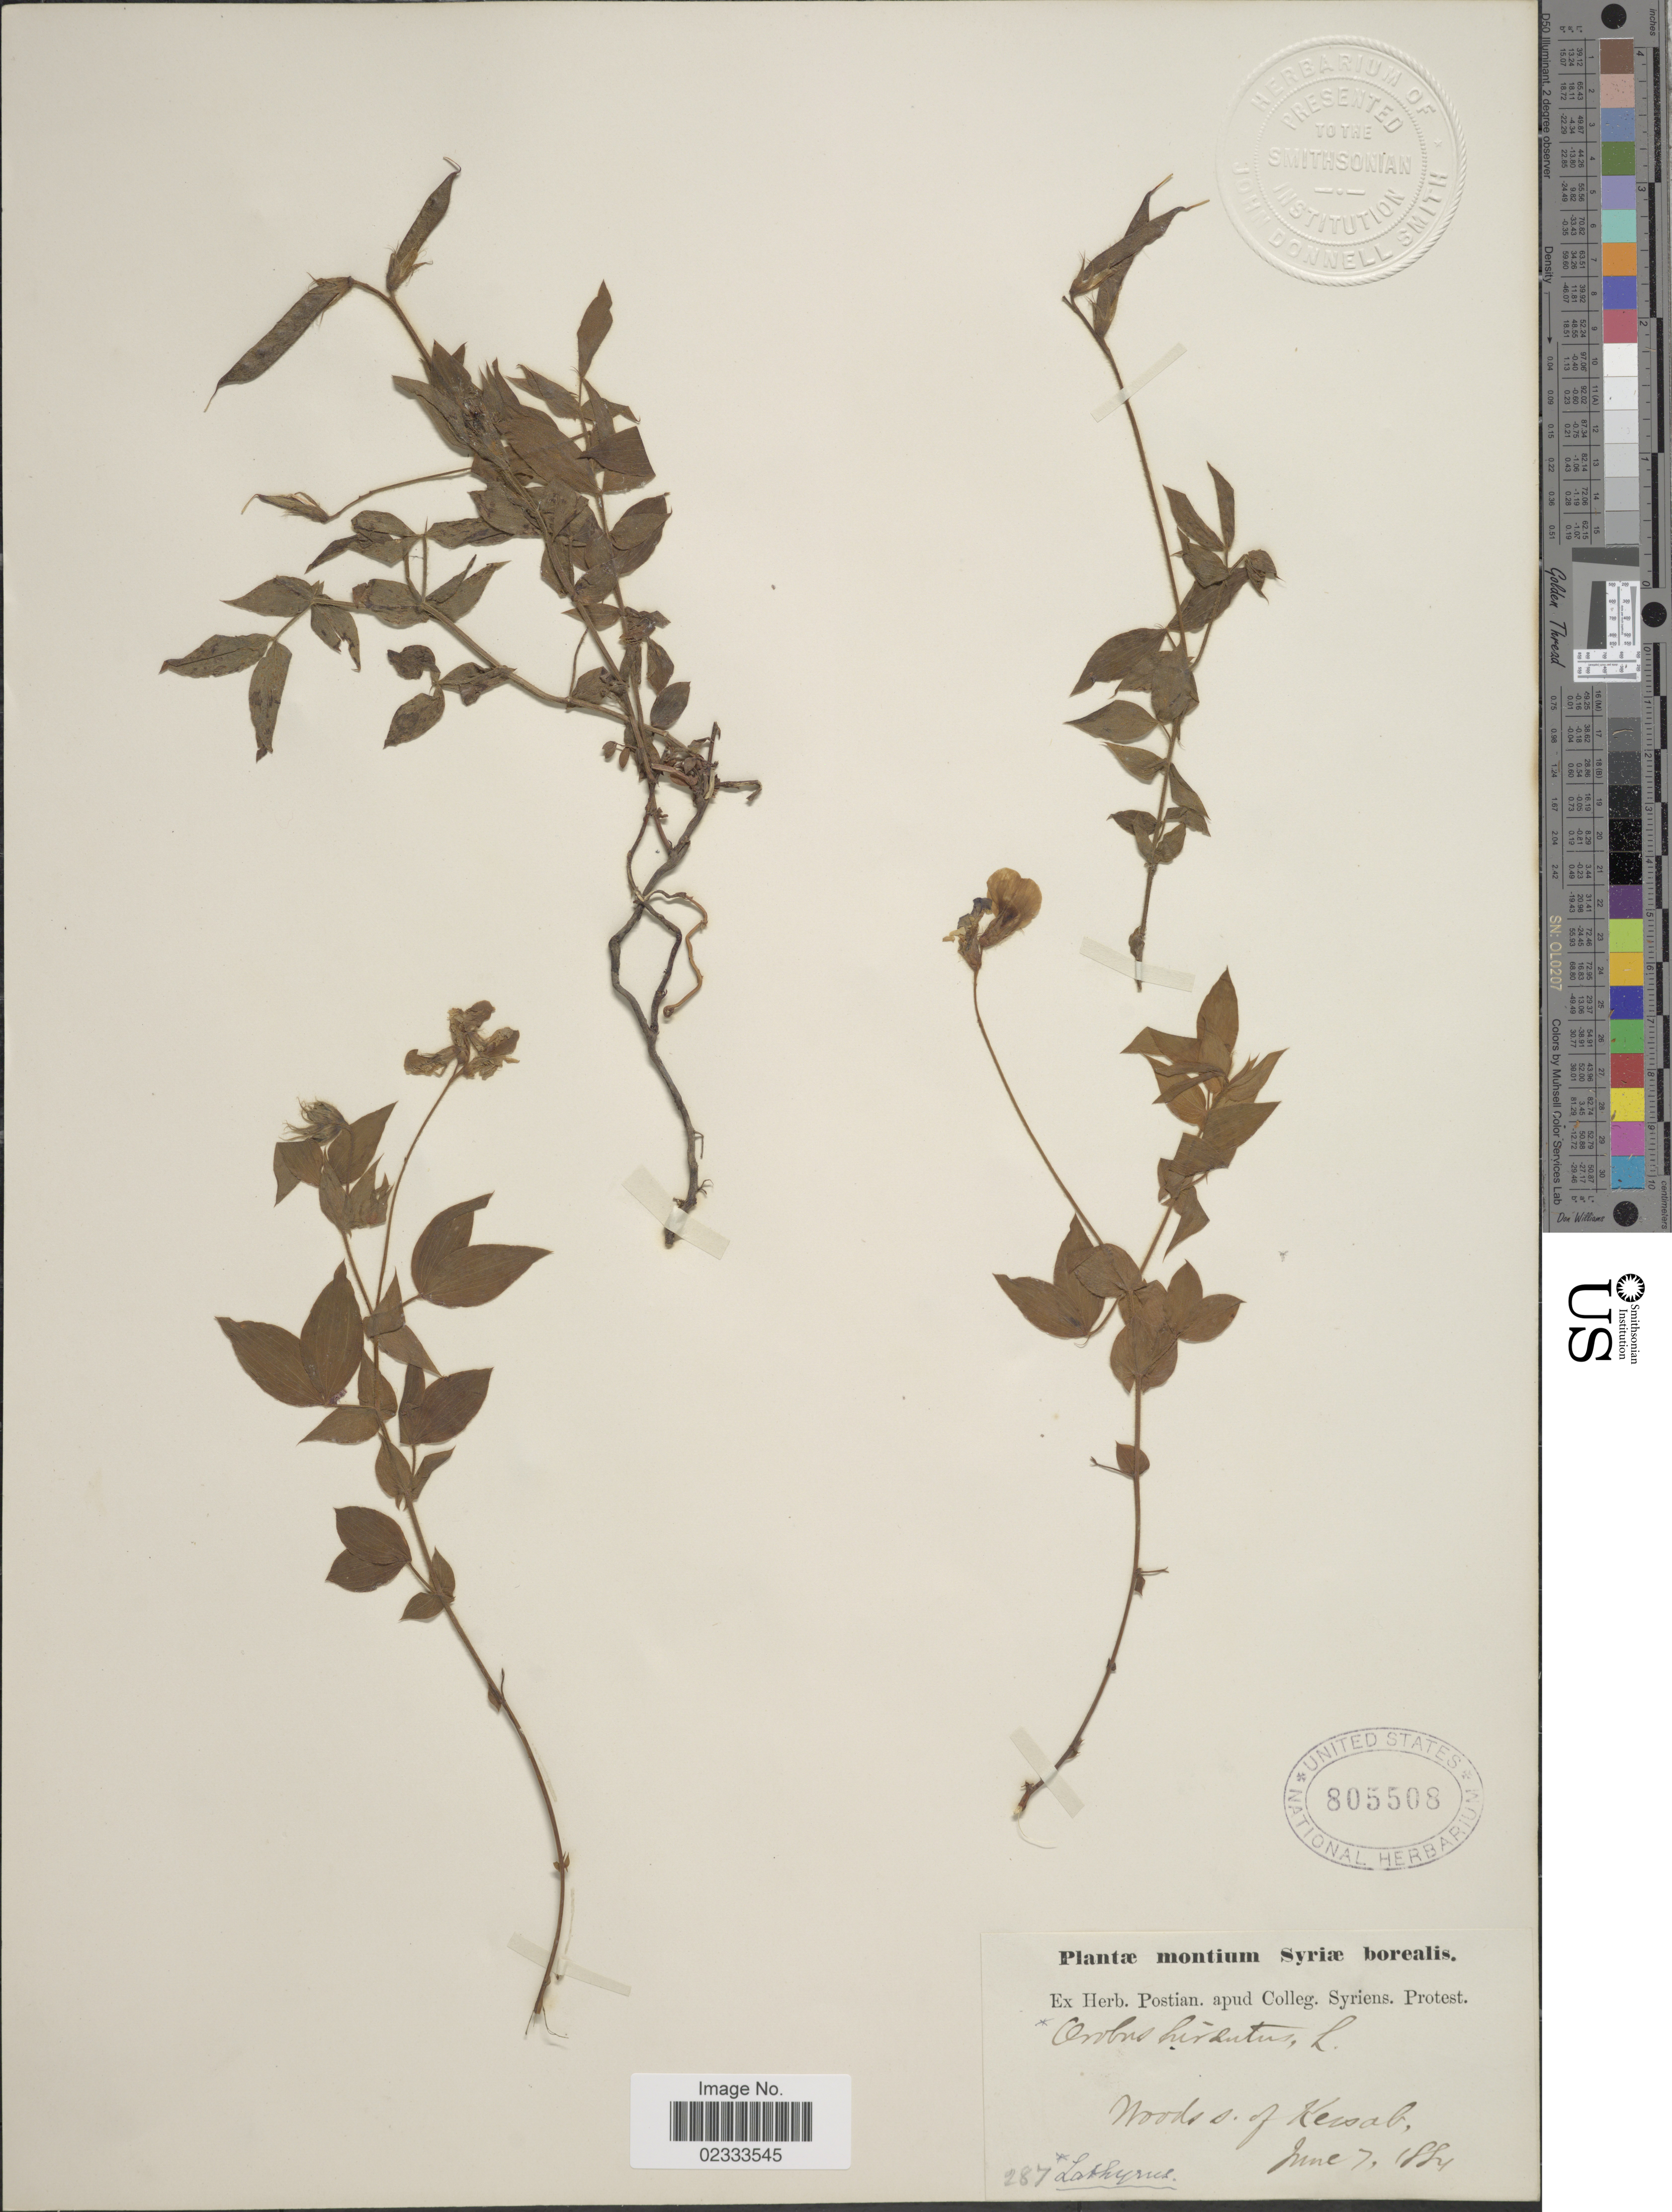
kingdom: Plantae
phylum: Tracheophyta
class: Magnoliopsida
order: Fabales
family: Fabaceae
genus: Lathyrus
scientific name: Lathyrus hirsutus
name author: L.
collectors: Lathyrus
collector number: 287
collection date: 1884-06-07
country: Syria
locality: Woods s of Kessab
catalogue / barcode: US 805508